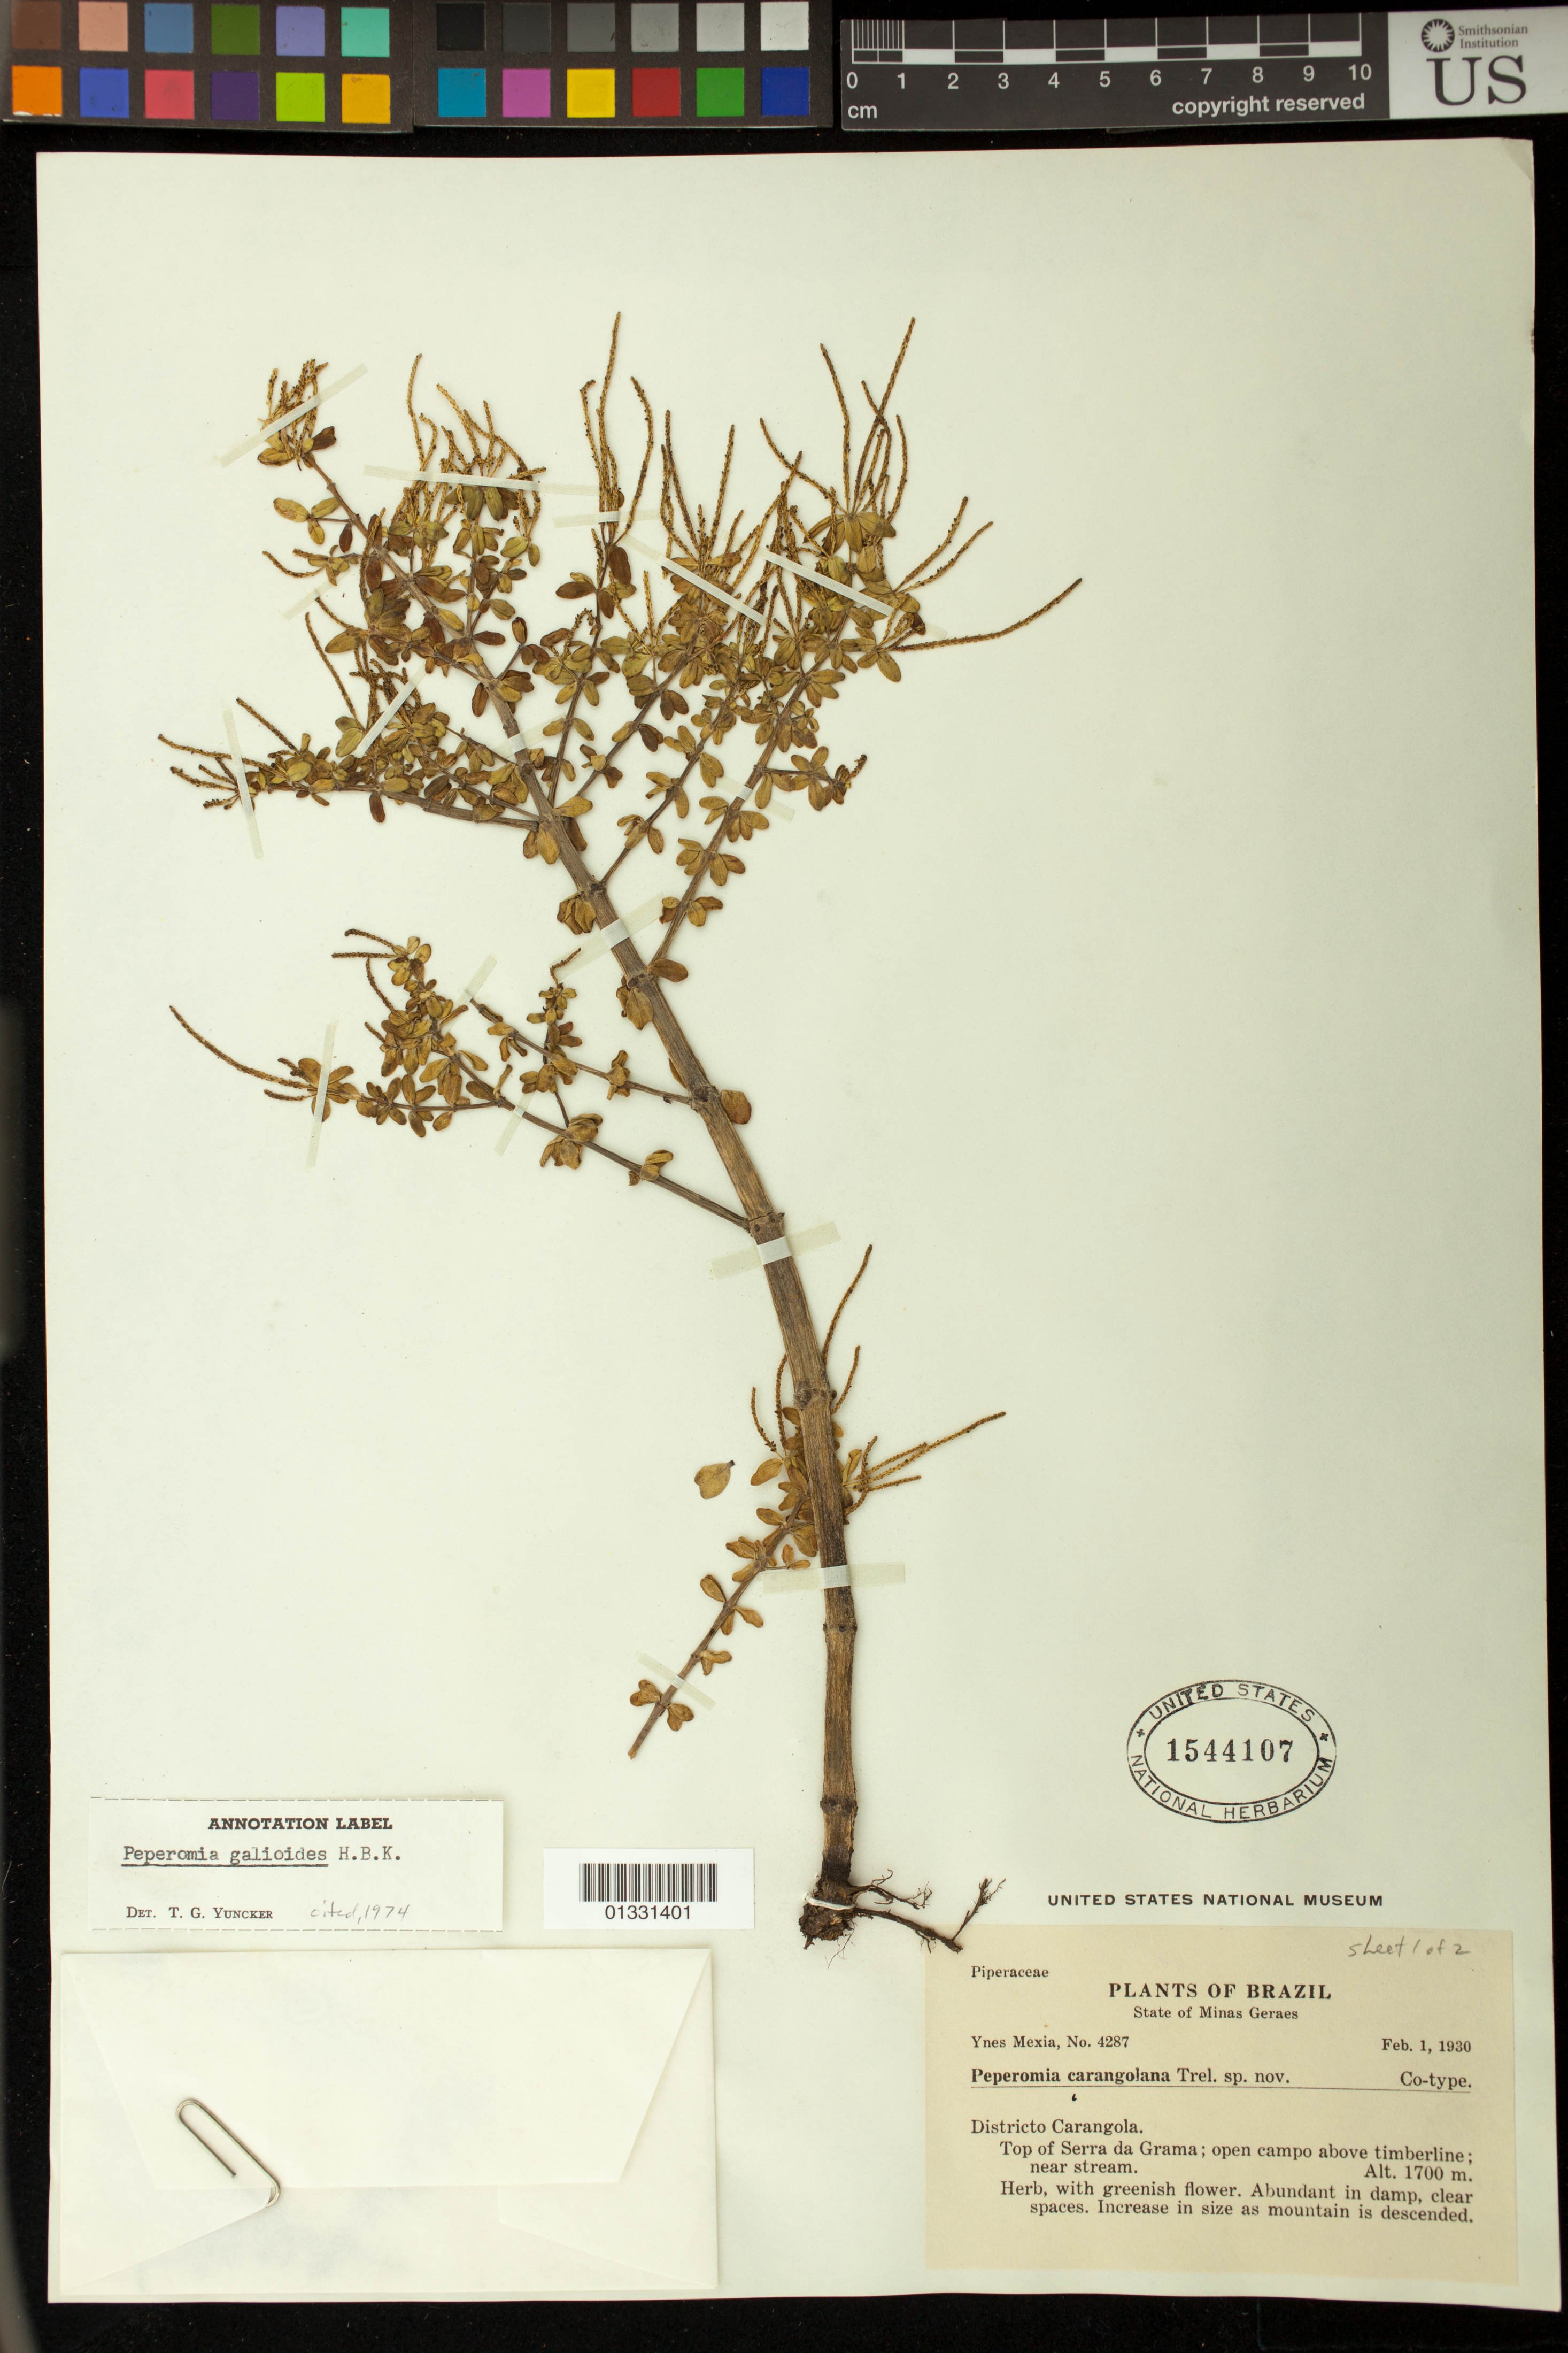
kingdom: Plantae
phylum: Tracheophyta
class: Magnoliopsida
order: Piperales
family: Piperaceae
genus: Peperomia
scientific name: Peperomia galioides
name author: Kunth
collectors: Y. Mexia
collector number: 4287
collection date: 1930-02-01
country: Brazil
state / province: Minas Gerais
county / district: Carangola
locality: Top of Serra da Grama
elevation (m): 1700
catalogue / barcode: US 1544107